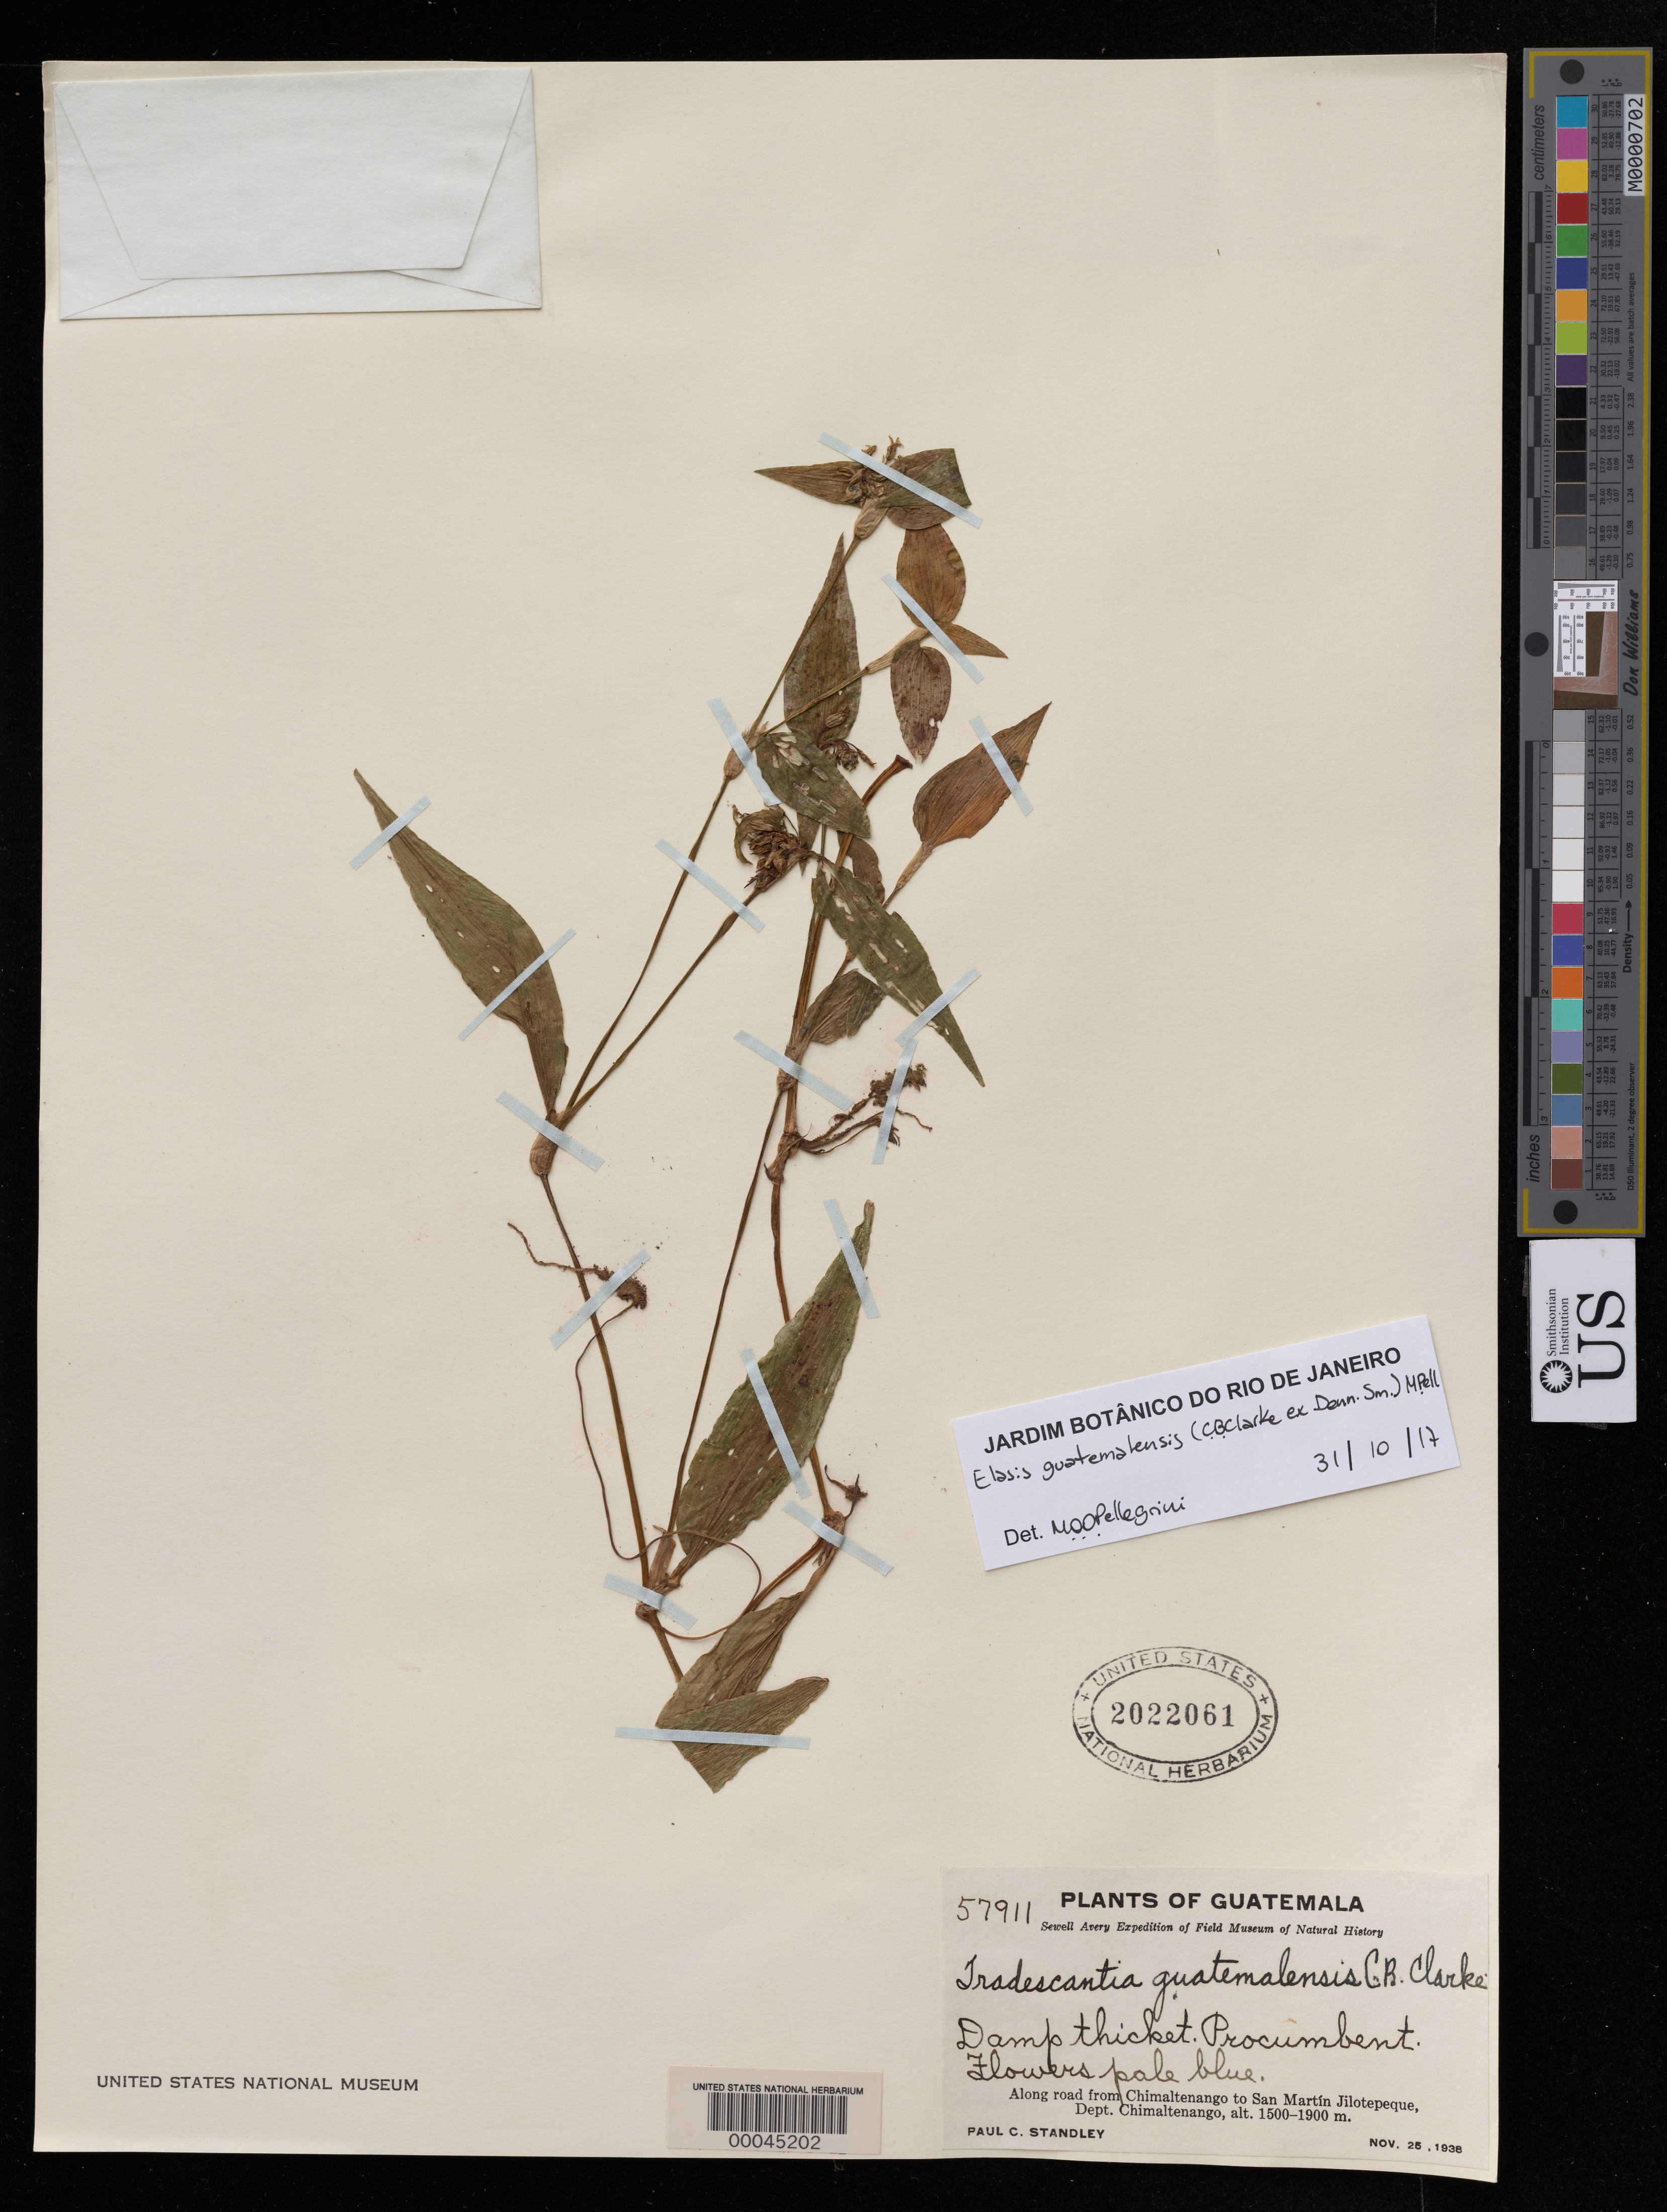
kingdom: Plantae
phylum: Tracheophyta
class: Liliopsida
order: Commelinales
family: Commelinaceae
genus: Elasis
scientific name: Elasis guatemalensis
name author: (C.B. Clarke ex Donn. Sm.) M. Pell.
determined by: Pellegrini, M. O. de Oliveira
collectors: P. C. Standley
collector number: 57911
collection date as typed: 25 Nov 1938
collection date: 1938-11-25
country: Guatemala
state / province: Chimaltenango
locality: Road from Chimaltenango to San Martin Jilotepeque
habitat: Damp thicket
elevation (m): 1500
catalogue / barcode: US 2022061